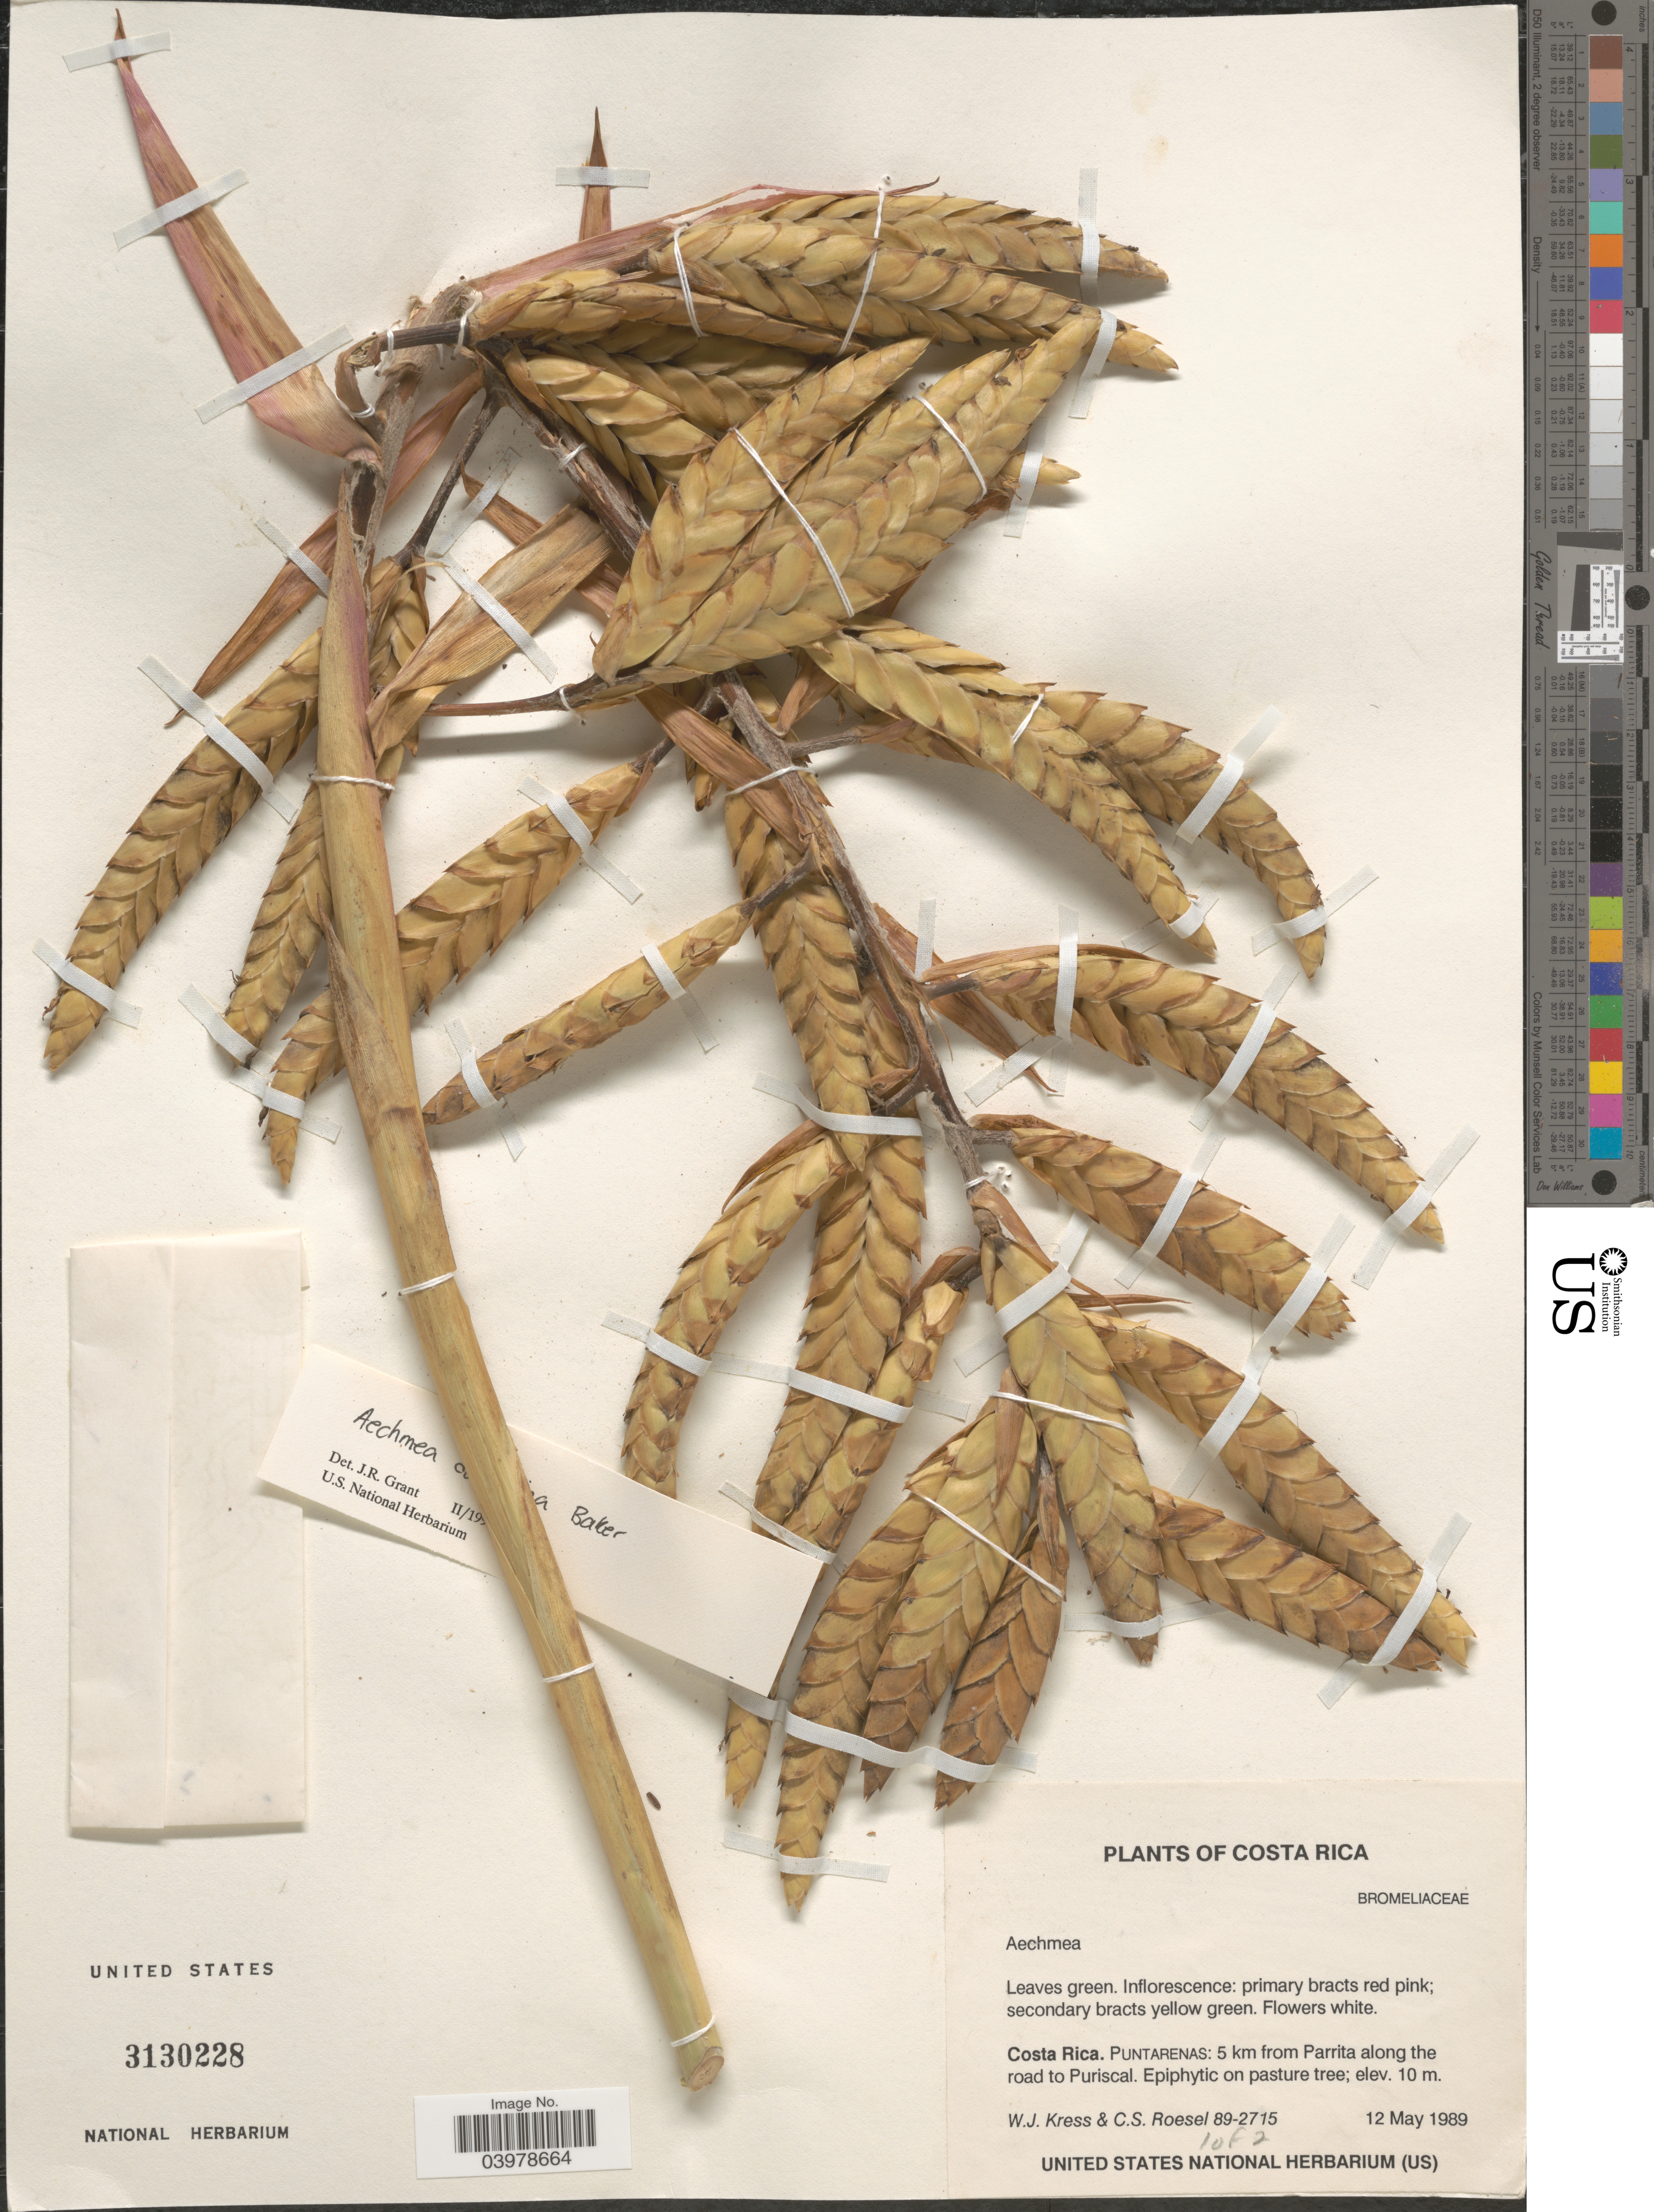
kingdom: Plantae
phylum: Tracheophyta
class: Liliopsida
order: Poales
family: Bromeliaceae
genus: Aechmea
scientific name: Aechmea dactylina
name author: Baker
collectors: W. J. Kress & C. S. Roesel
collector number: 89-2715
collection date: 1989-05-12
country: Costa Rica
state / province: Puntarenas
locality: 5 km from Parrita along the road to Puriscal.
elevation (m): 10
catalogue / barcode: US 3130228